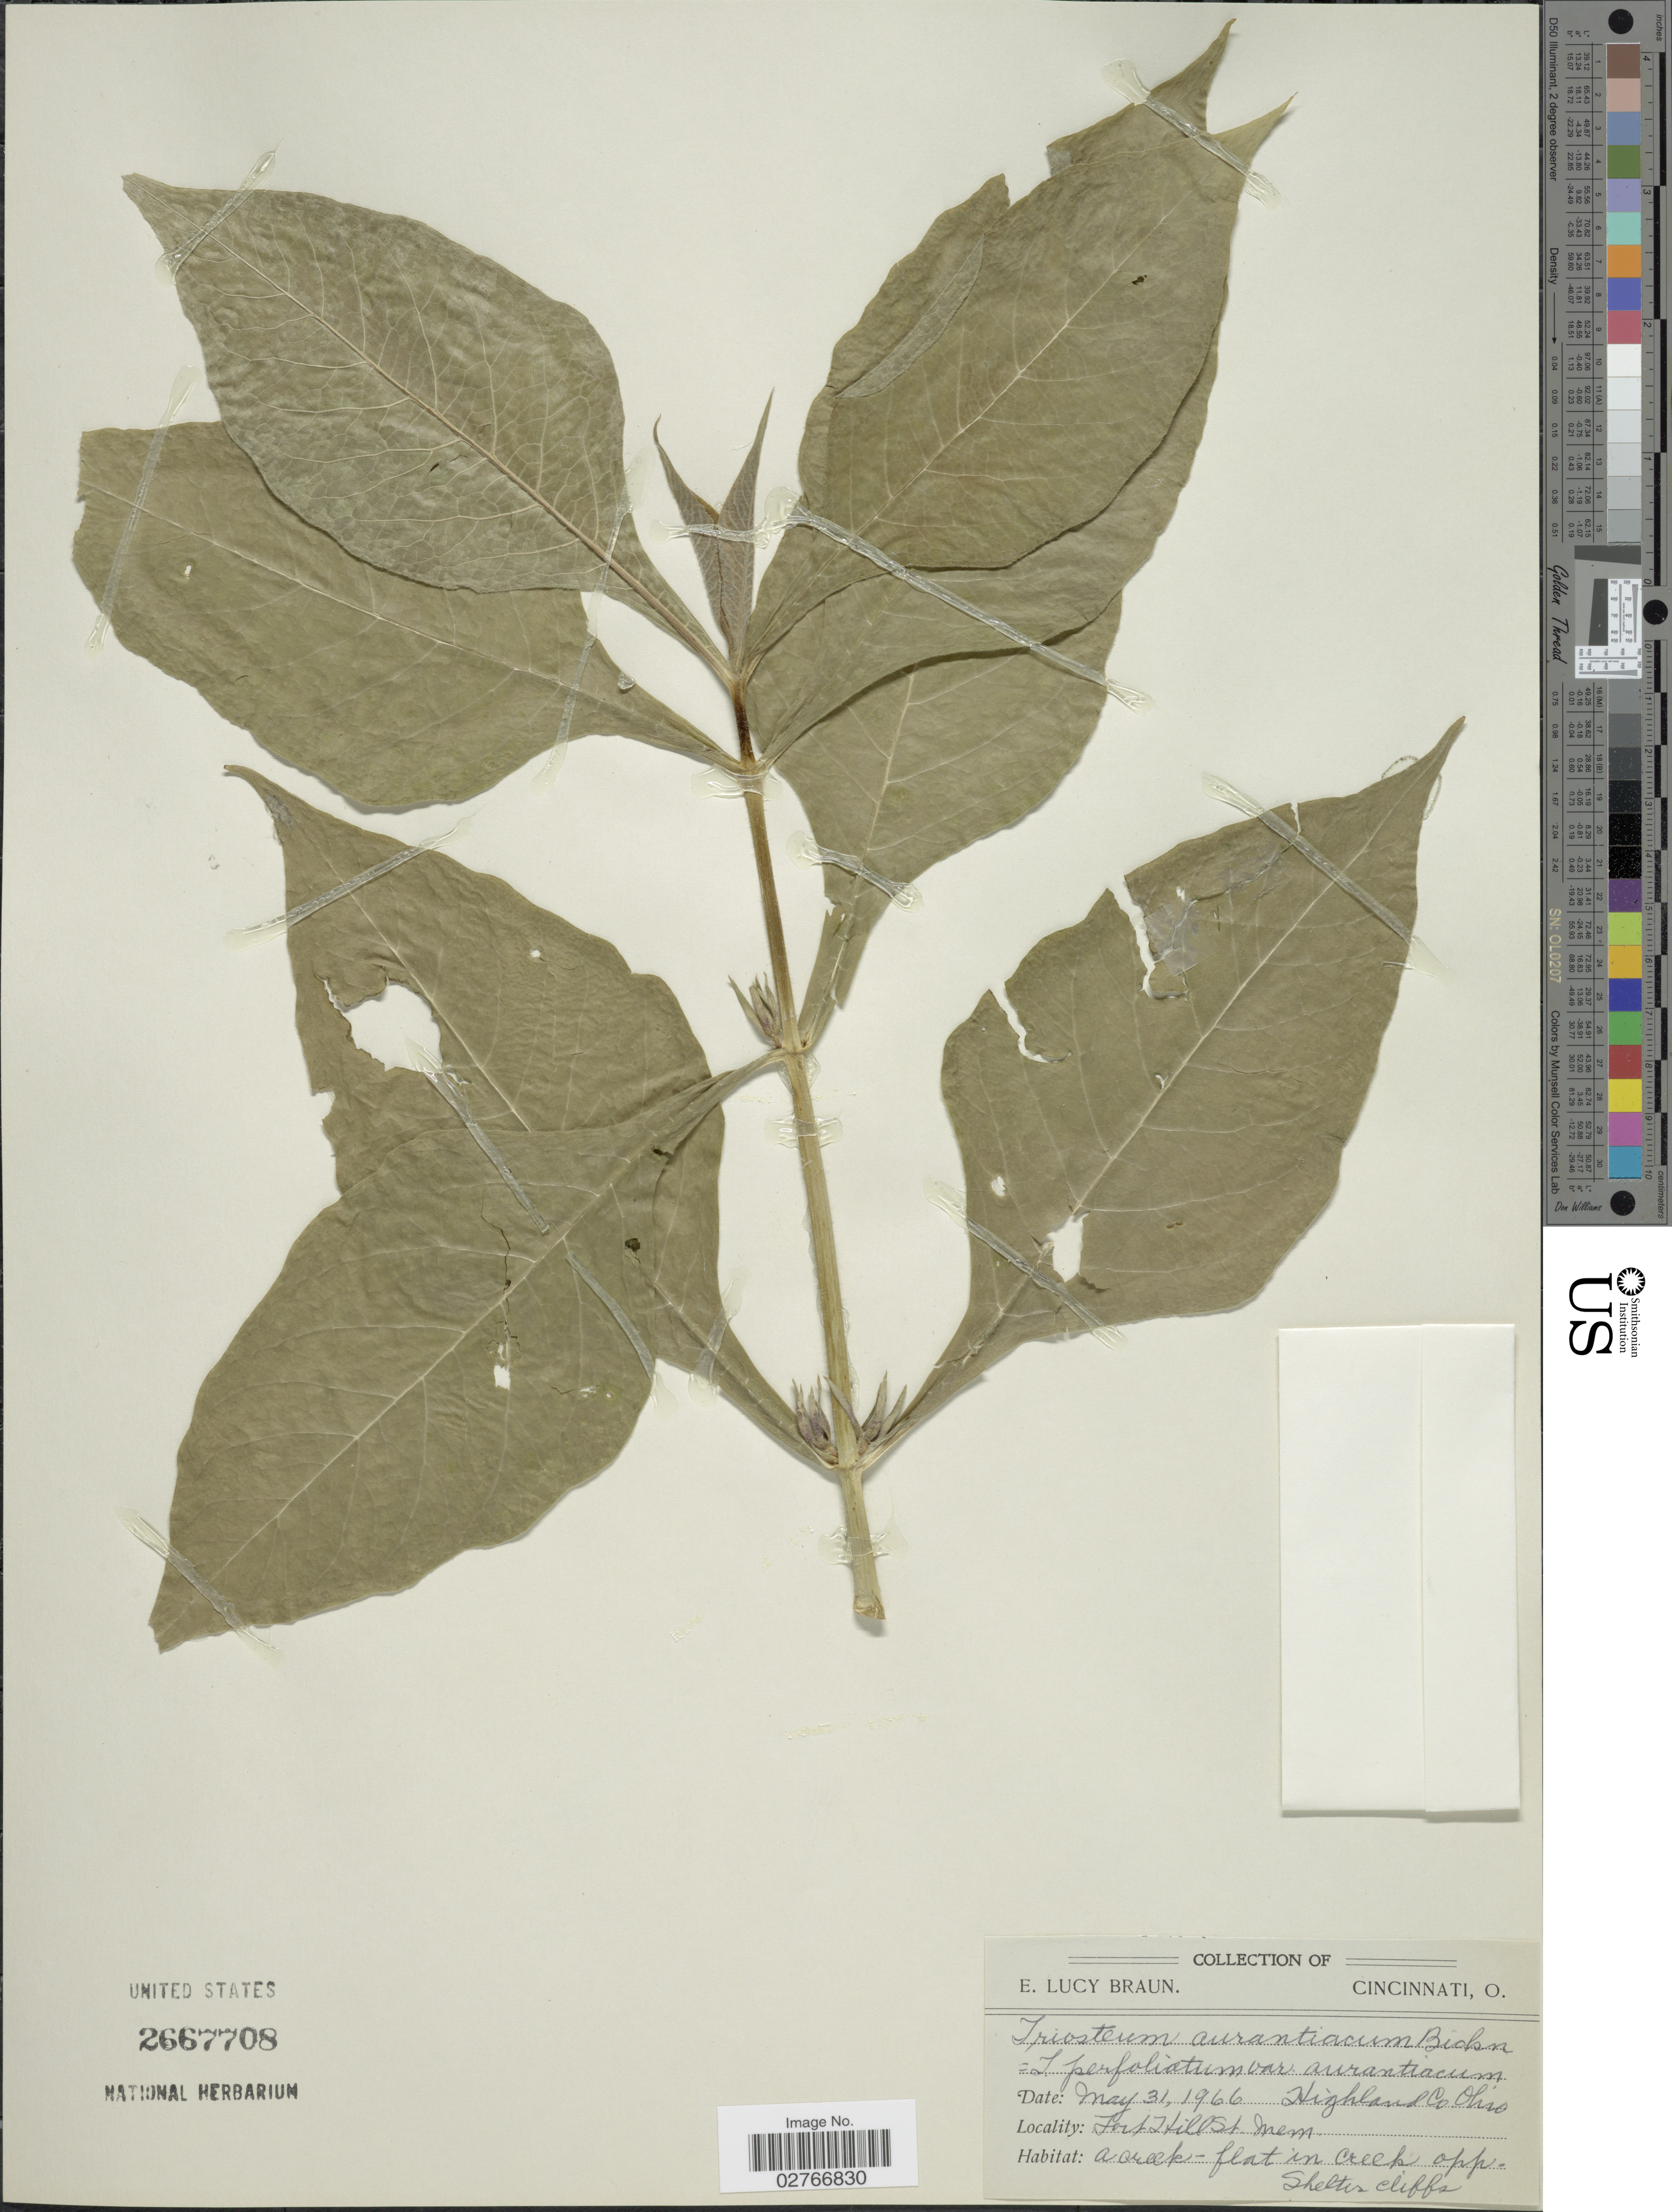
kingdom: Plantae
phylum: Tracheophyta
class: Magnoliopsida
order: Dipsacales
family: Caprifoliaceae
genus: Triosteum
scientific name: Triosteum aurantiacum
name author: E.P. Bicknell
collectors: E. L. Braun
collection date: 1966-05-31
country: United States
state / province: Ohio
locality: Highland Co. Fort Hill St. Mem.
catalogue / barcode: US 2667708